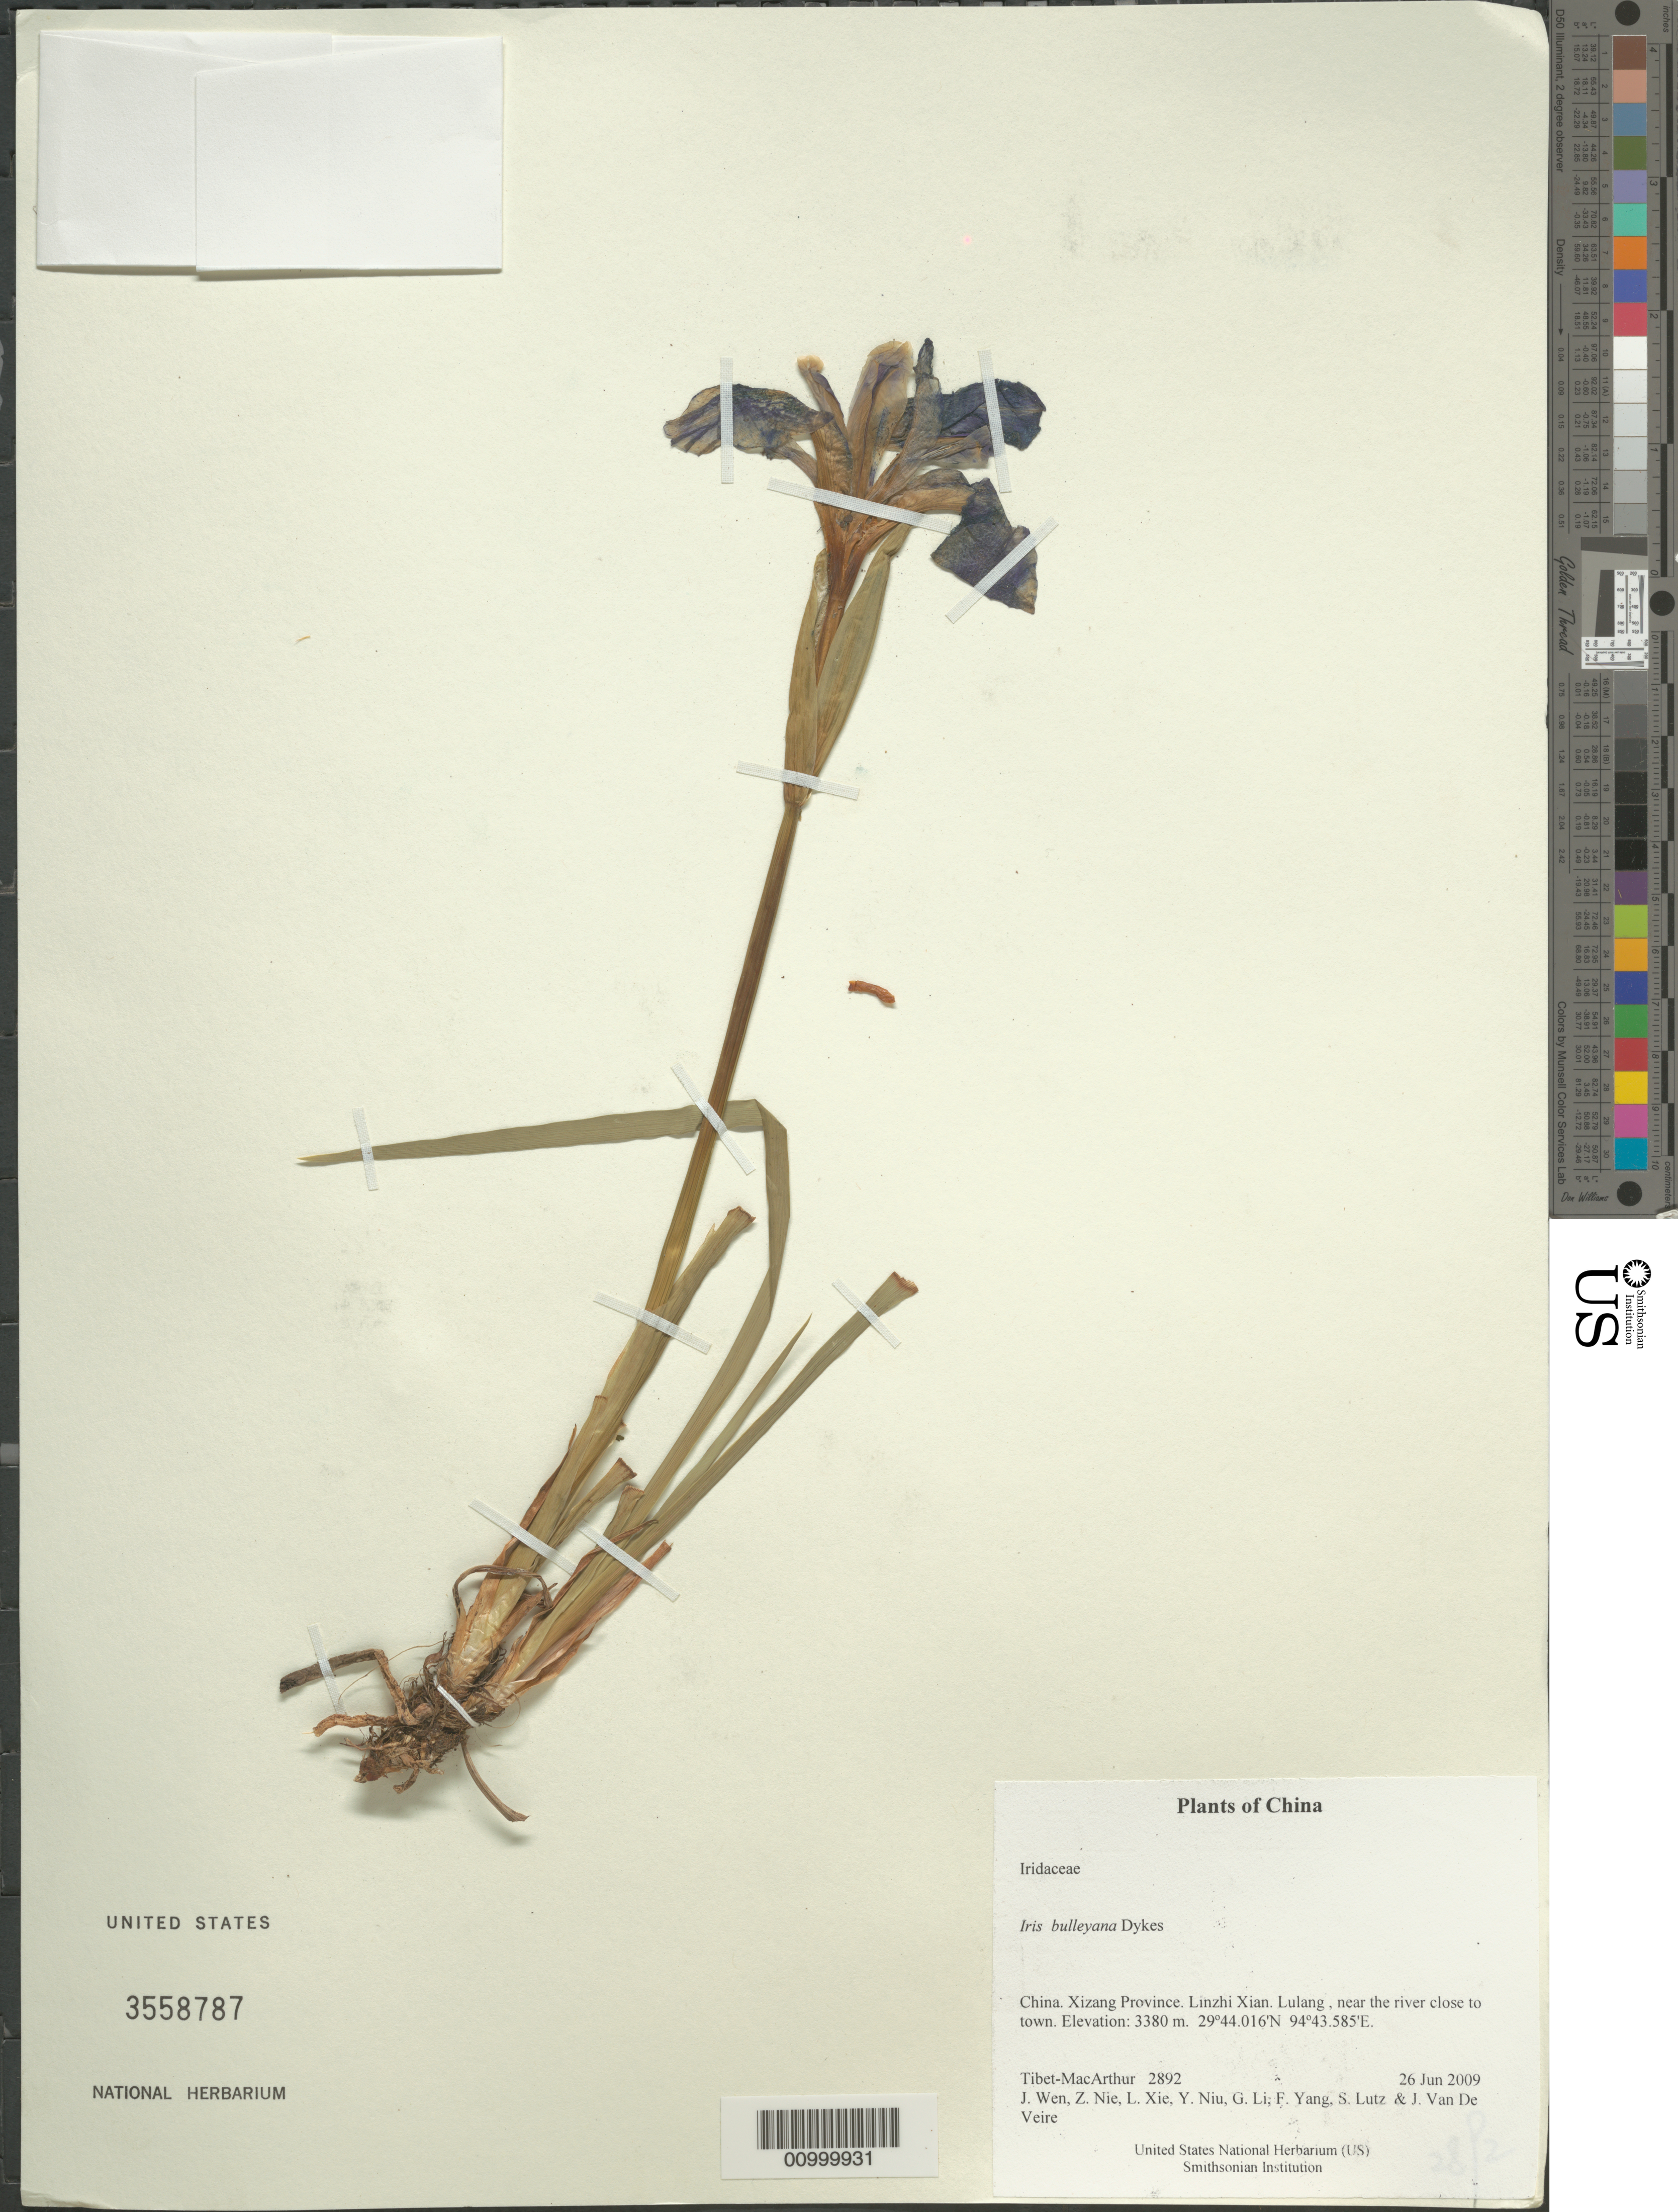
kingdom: Plantae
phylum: Tracheophyta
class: Liliopsida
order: Asparagales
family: Iridaceae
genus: Iris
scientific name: Iris bulleyana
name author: Dykes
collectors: Tibet-MacArthur, J. Wen, Z. Nie, L. Xie, Y. Niu, G. Li, F. Yang, S. Lutz & J. Van De Veire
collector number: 2892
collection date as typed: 26 Jun 2009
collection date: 2009-06-26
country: China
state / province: Xizang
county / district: Linzhi Xian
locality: Lulang , near the river close to town.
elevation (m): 3380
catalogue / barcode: US 3558787